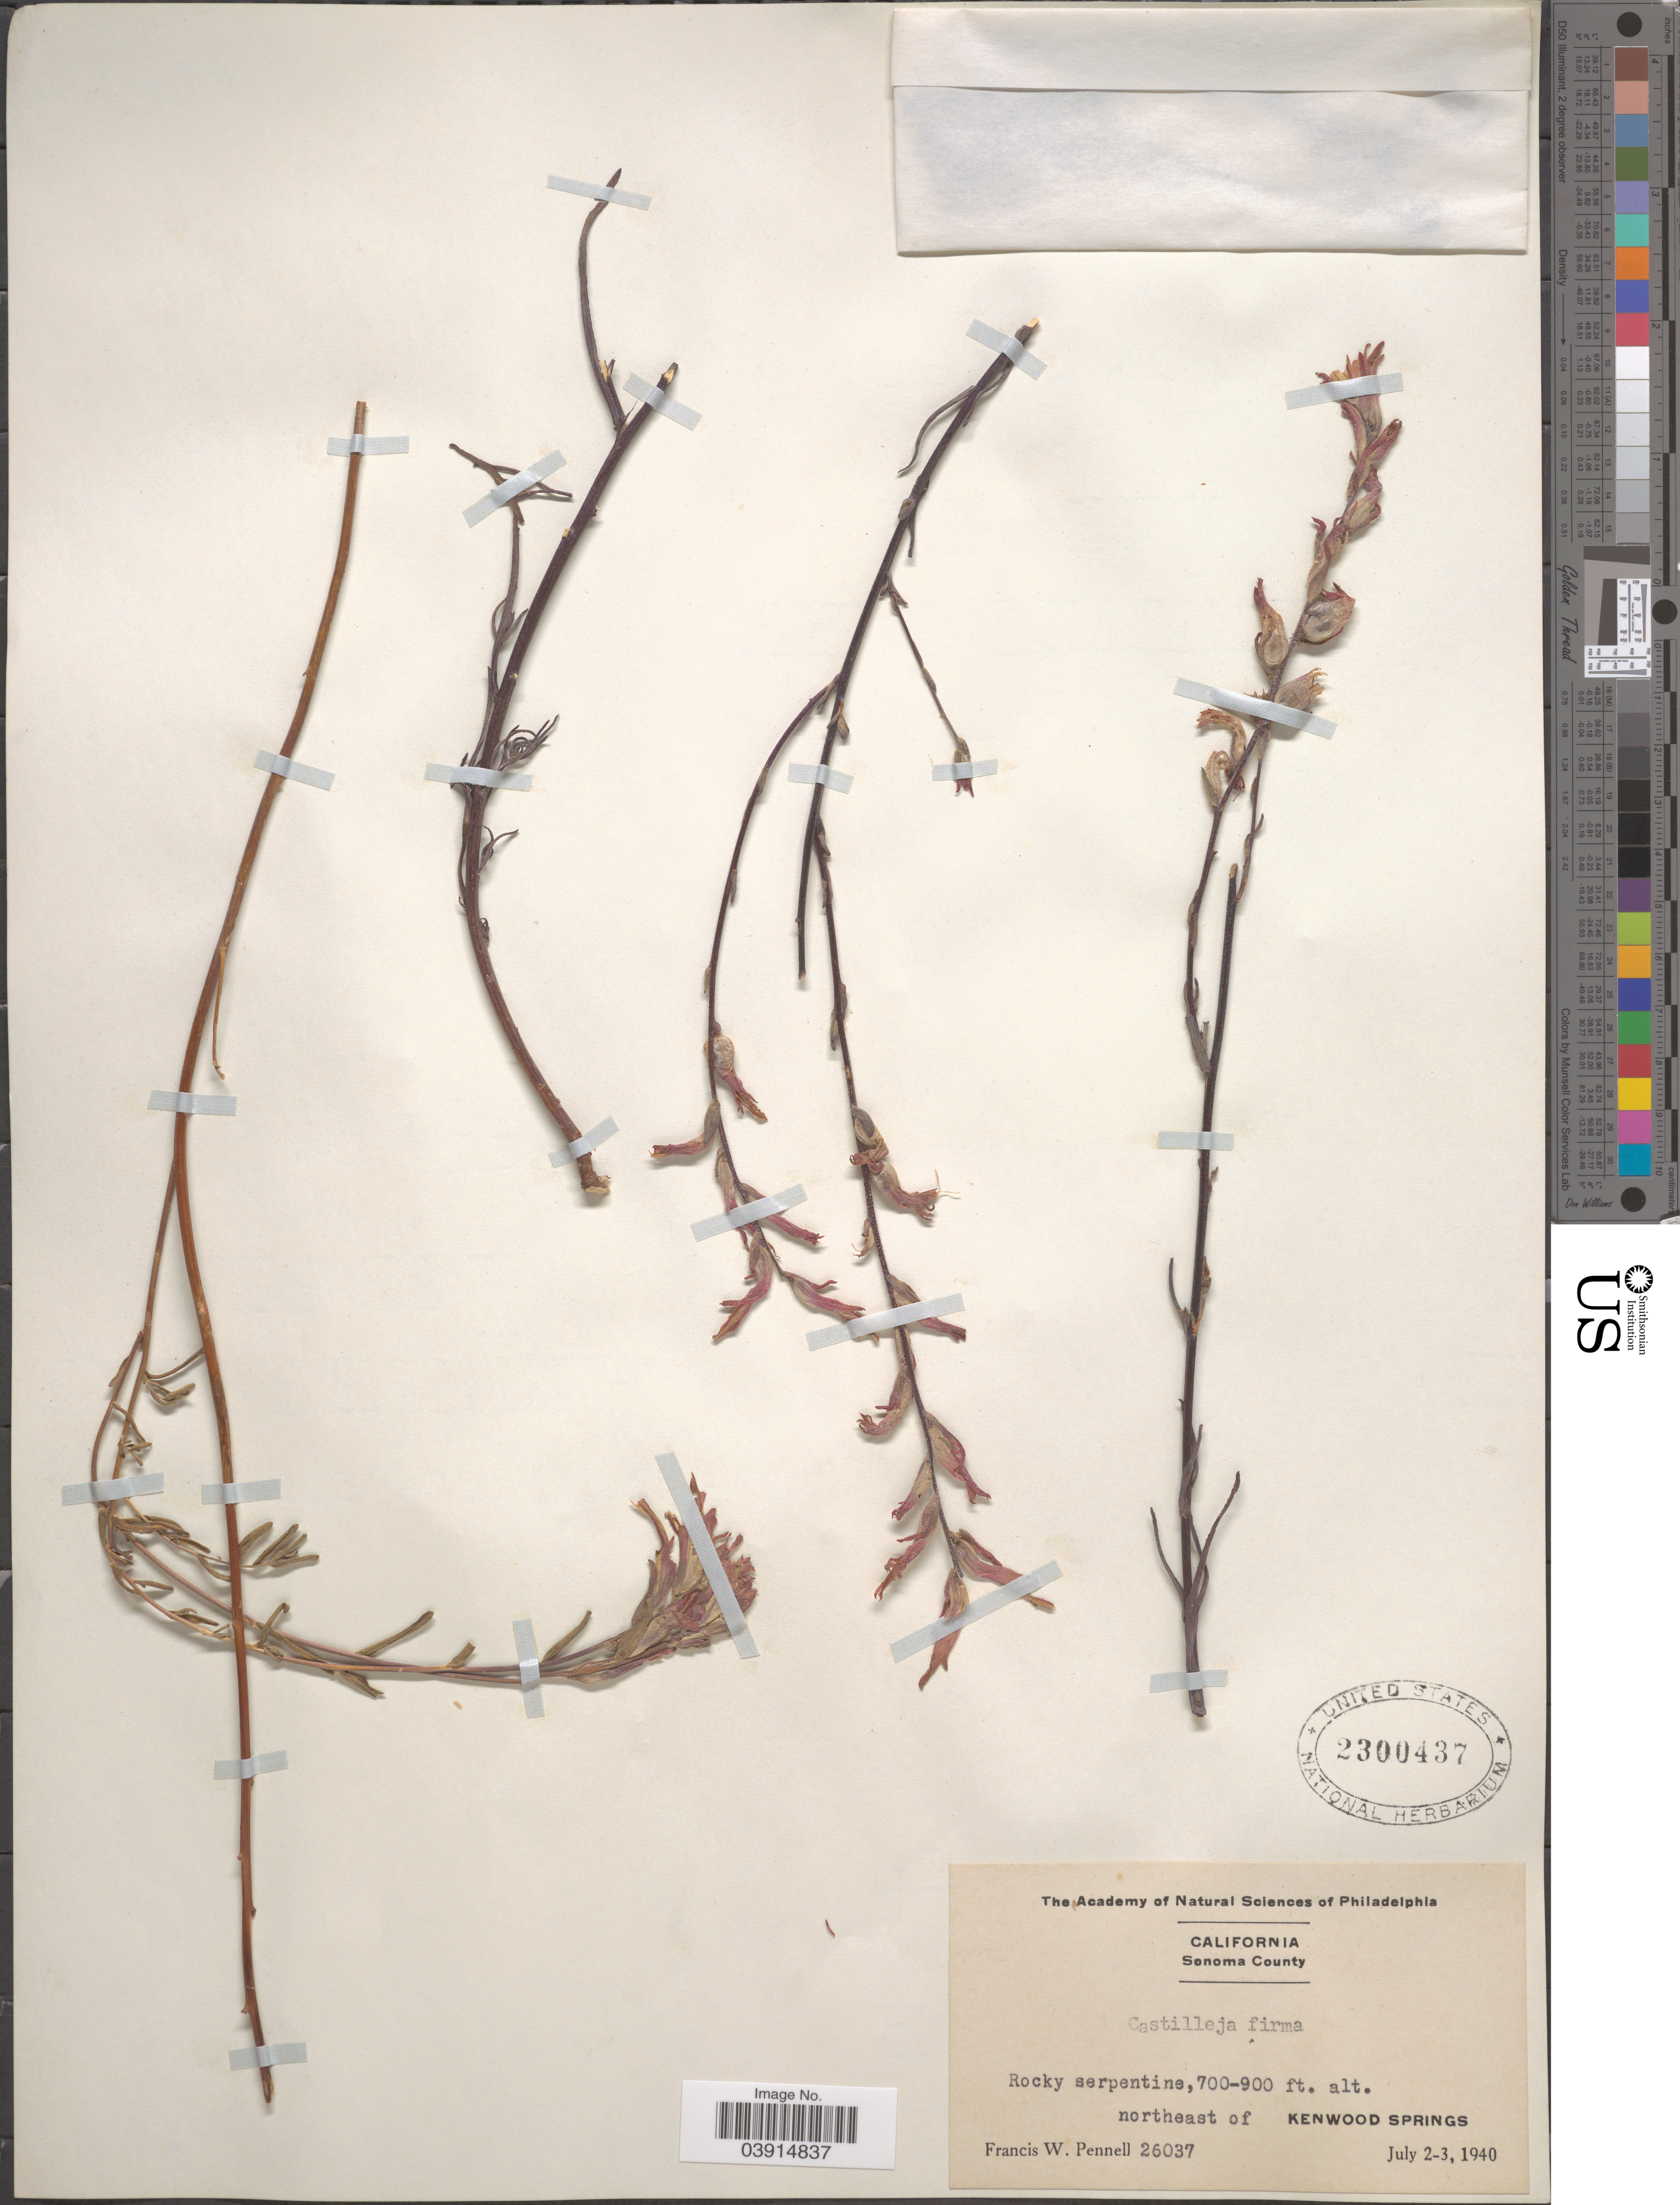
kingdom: Plantae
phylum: Tracheophyta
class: Magnoliopsida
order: Lamiales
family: Orobanchaceae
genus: Castilleja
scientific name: Castilleja sp.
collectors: F. W. Pennell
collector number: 26037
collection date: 1940-07-02/1940-07-03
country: United States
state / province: California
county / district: Sonoma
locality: Sonomo County. Rocky serpentine, northeast of Kenwood Springs.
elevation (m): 213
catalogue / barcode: US 2300437